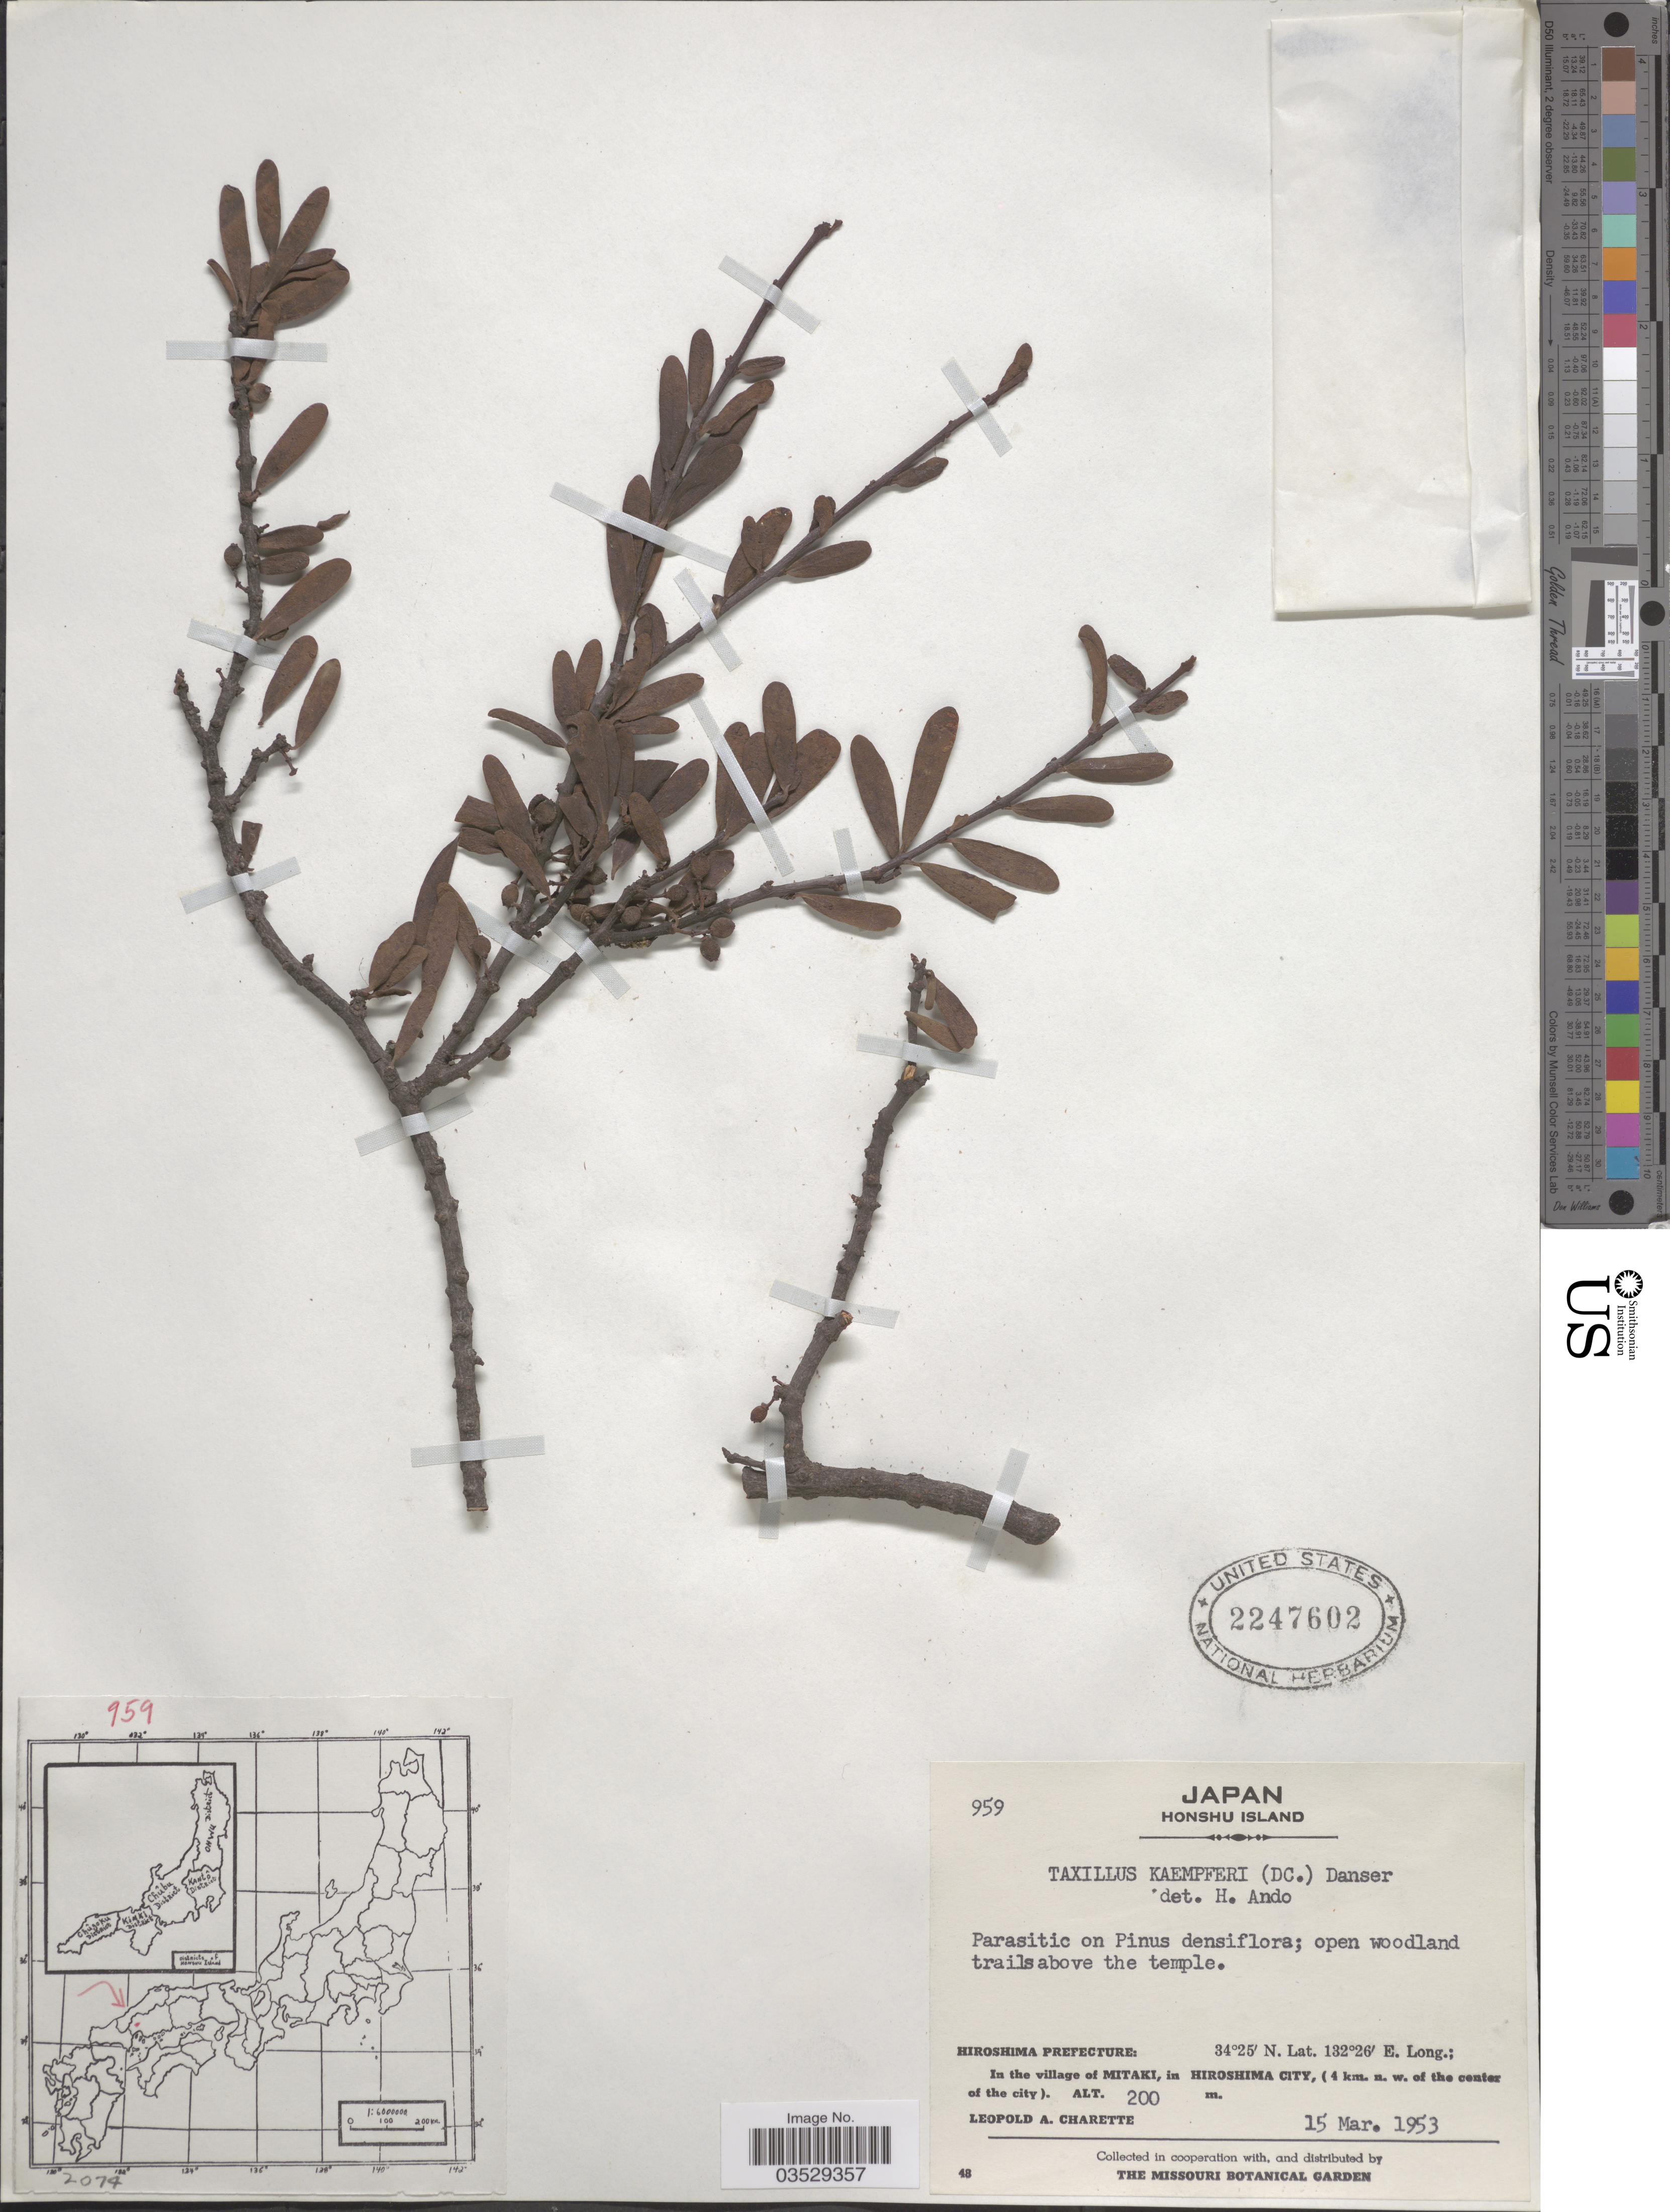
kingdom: Plantae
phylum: Tracheophyta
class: Magnoliopsida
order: Santalales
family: Loranthaceae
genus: Taxillus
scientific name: Taxillus kaempferi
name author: (DC.) Danser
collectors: L. A. Charette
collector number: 959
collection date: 1953-03-15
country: Japan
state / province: Hirosima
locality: Honshu Island. Trails above the temple. Hiroshima Prefecture: In the village of Mitaki, in Hiroshima City, (4 km. n.w. of the center of the city).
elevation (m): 200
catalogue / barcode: US 2247602